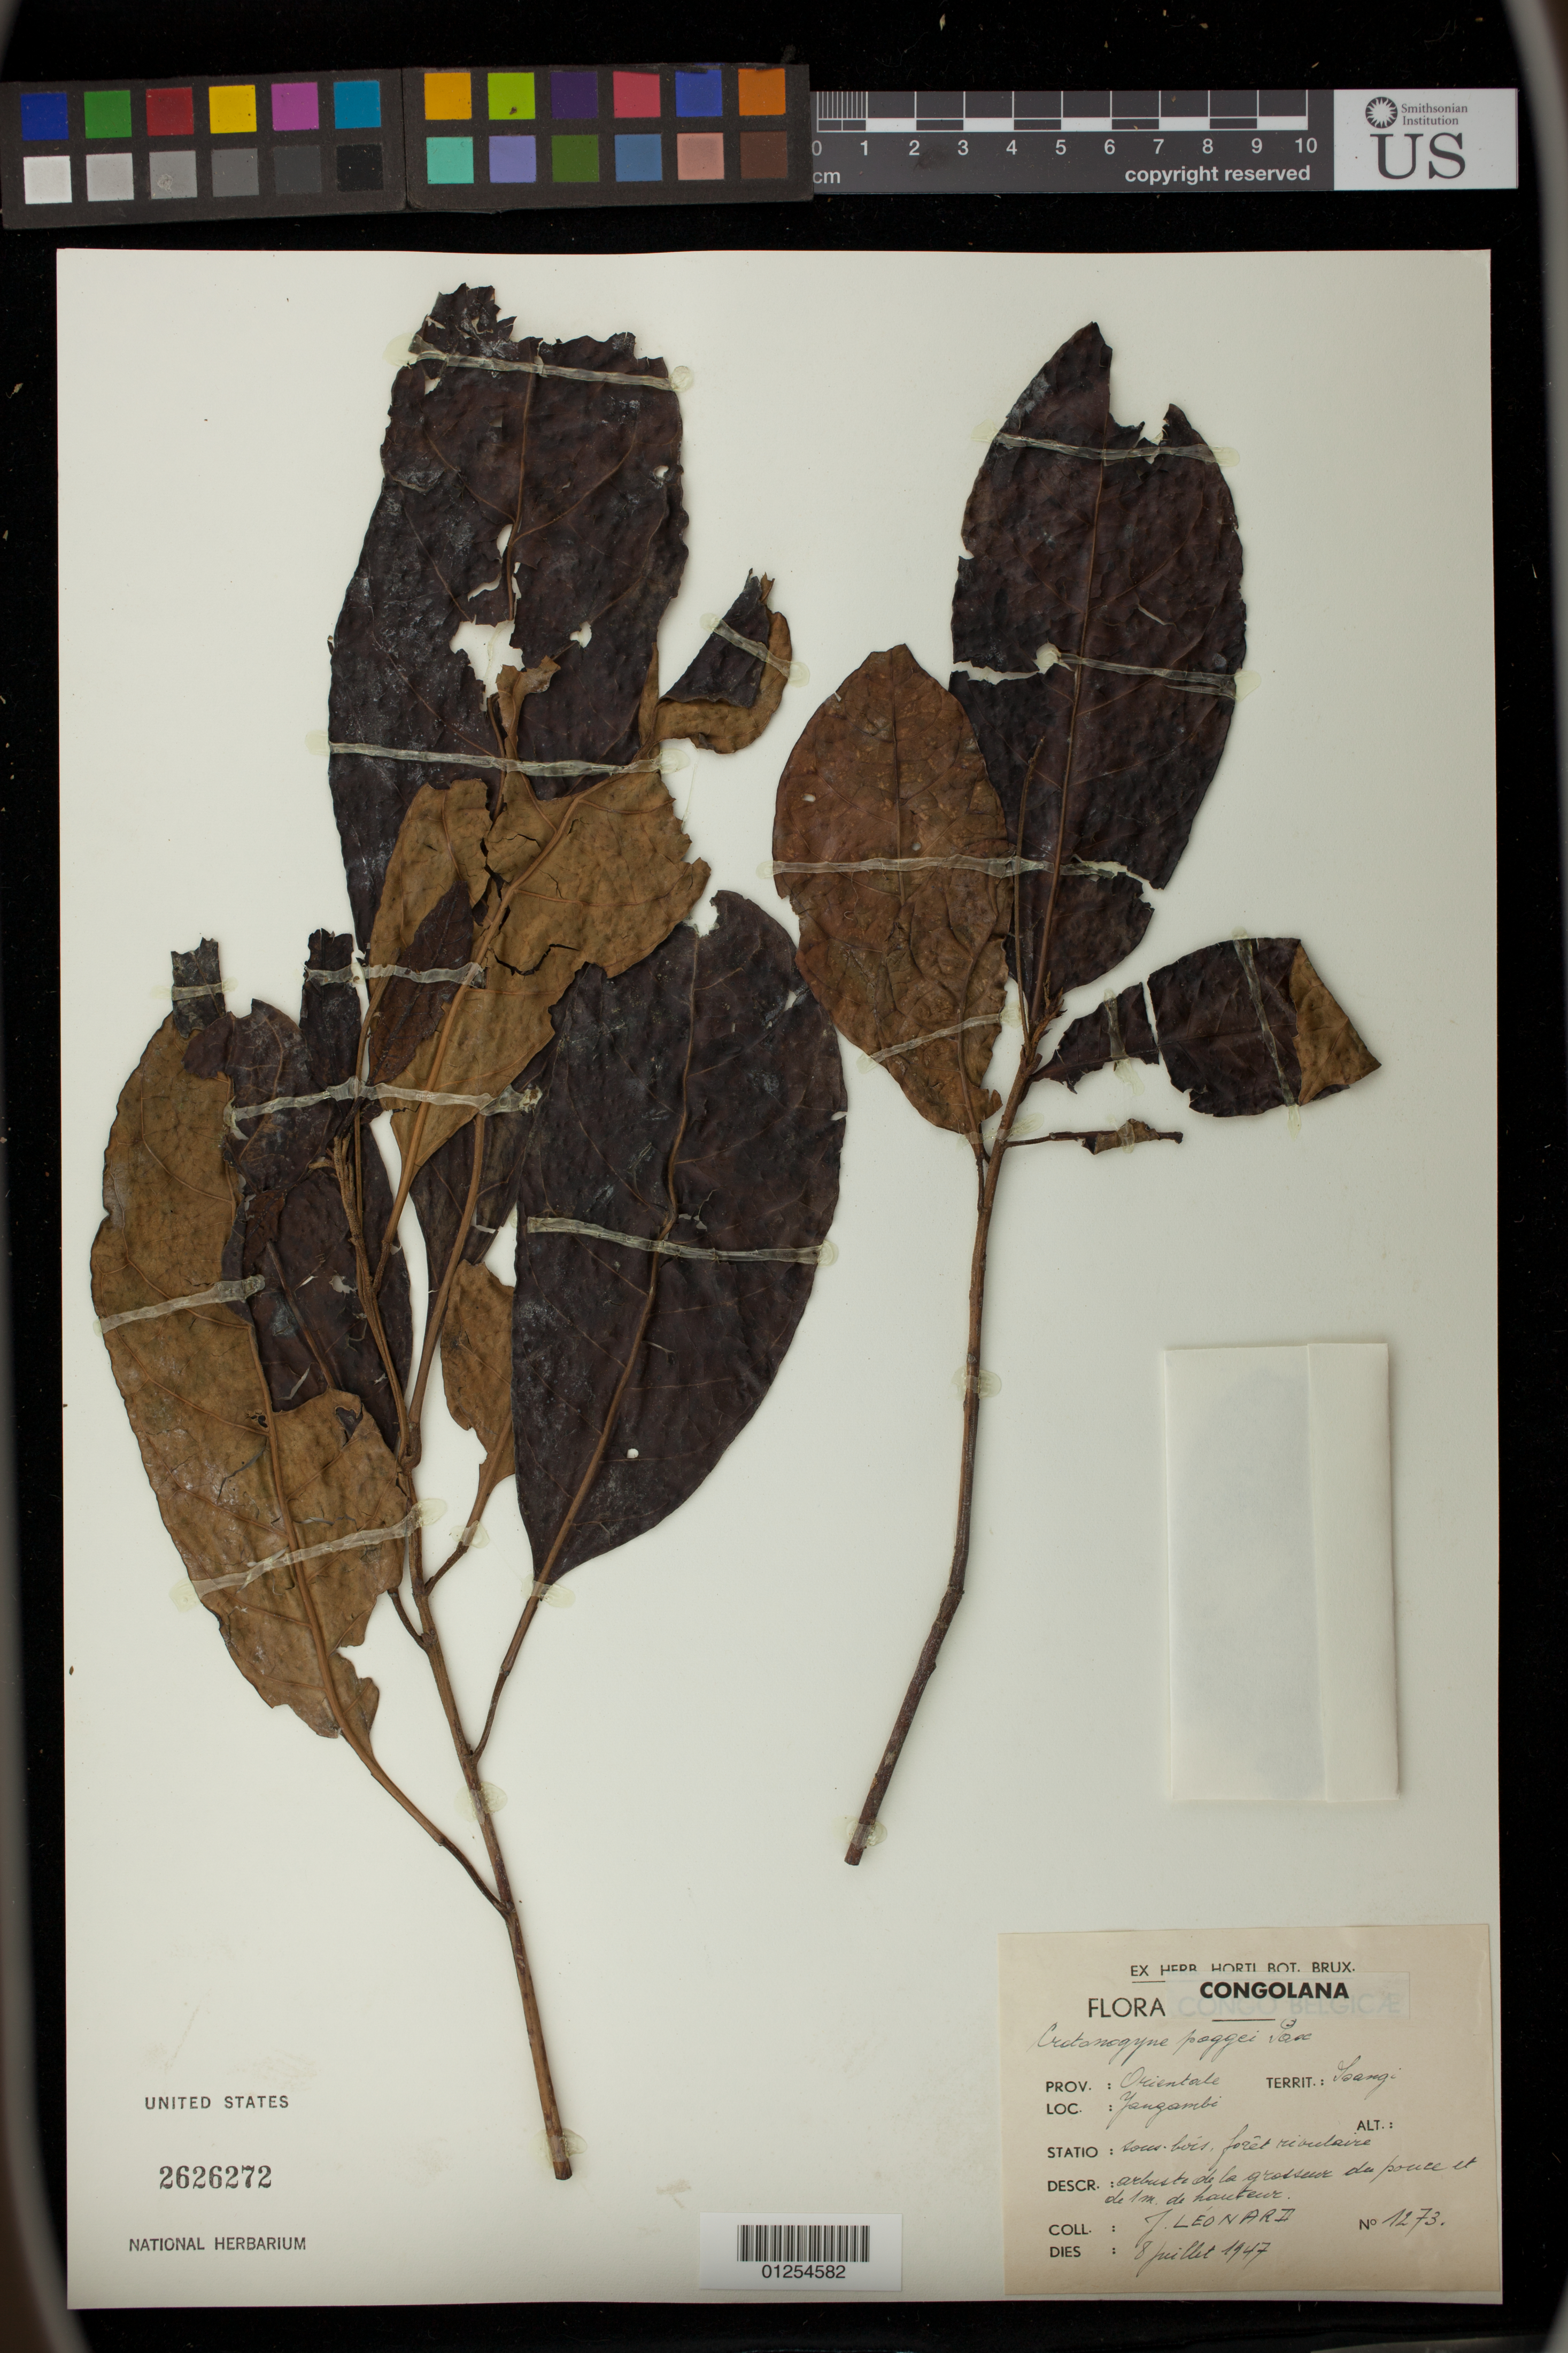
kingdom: Plantae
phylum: Tracheophyta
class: Magnoliopsida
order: Malpighiales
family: Euphorbiaceae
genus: Crotonogyne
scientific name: Crotonogyne poggei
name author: Pax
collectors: J. Leonard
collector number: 1273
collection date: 1947-07-08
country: Congo, Democratic Republic of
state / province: Tshopo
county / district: Isangi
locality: Isangi, Yangambi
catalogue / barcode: US 2626272